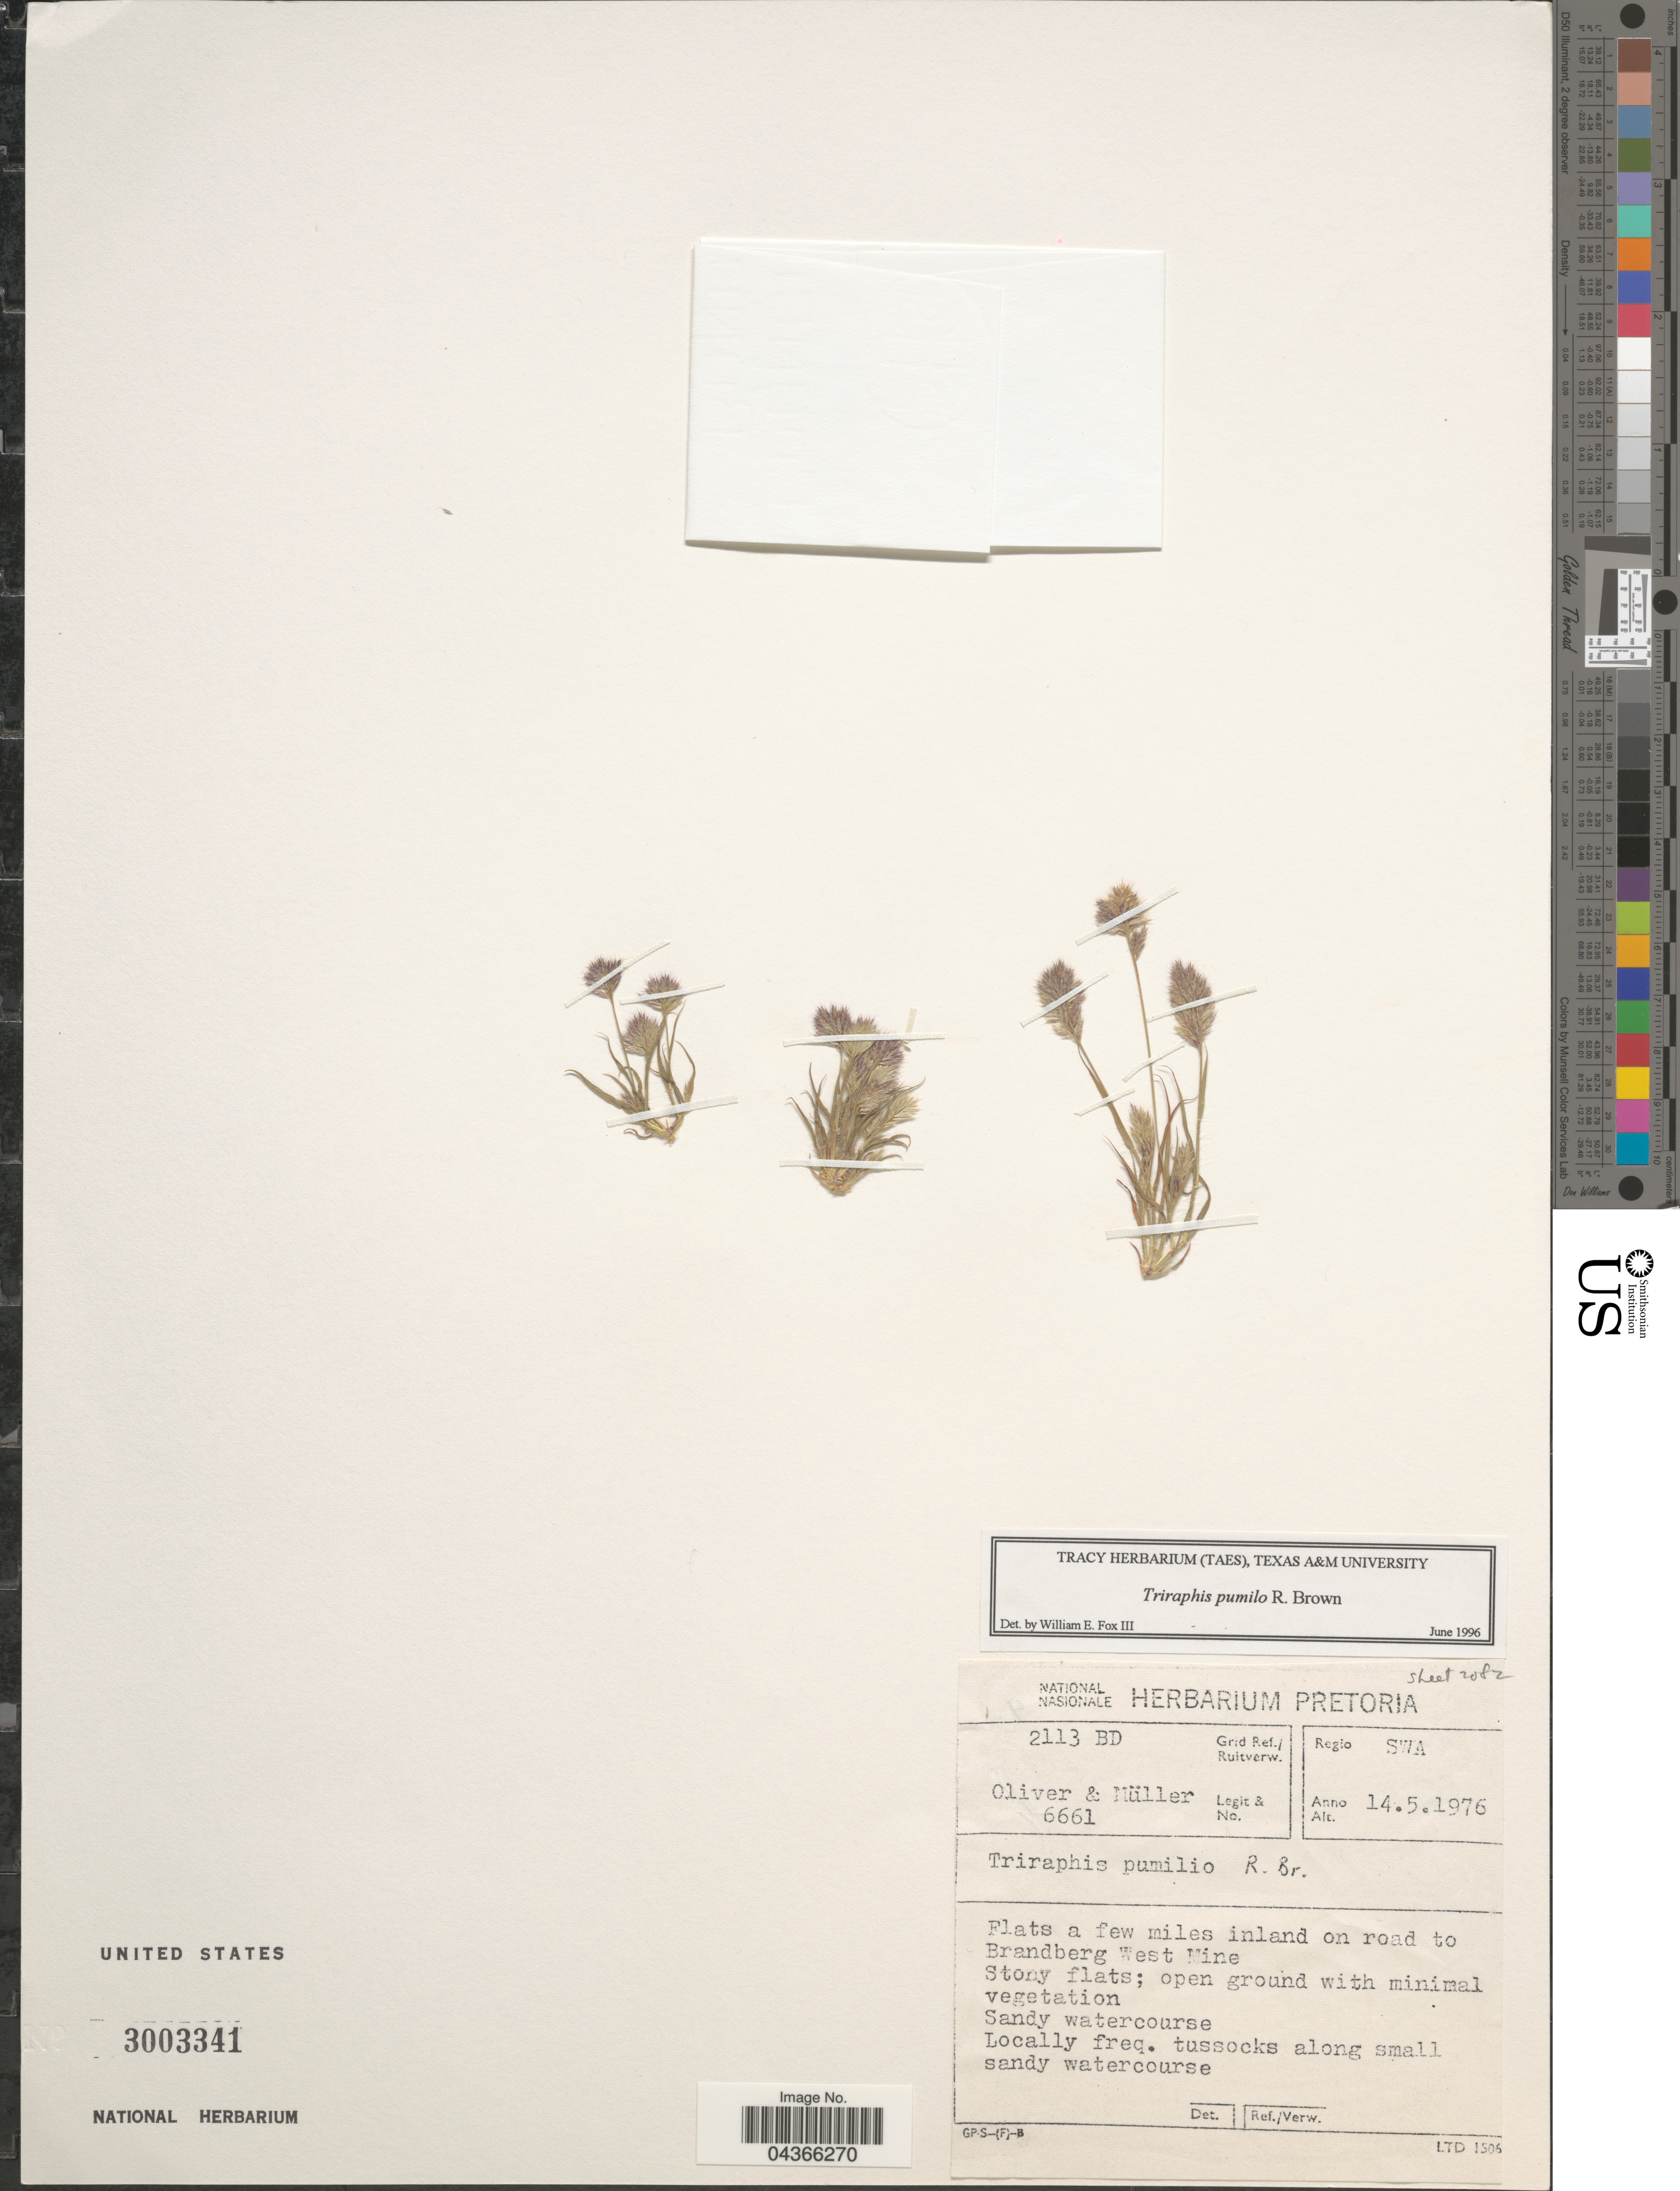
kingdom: Plantae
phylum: Tracheophyta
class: Liliopsida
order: Poales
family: Poaceae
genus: Triraphis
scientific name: Triraphis pumilio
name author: R. Br.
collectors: Oliver, -- & -- Müller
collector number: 6661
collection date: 1976-05-14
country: Namibia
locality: Grid Ref./ Ruitverw. 2113 BD. Regio SWA. Flats a few miles inland on road to Brandberg West Mine.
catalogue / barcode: US 3003341